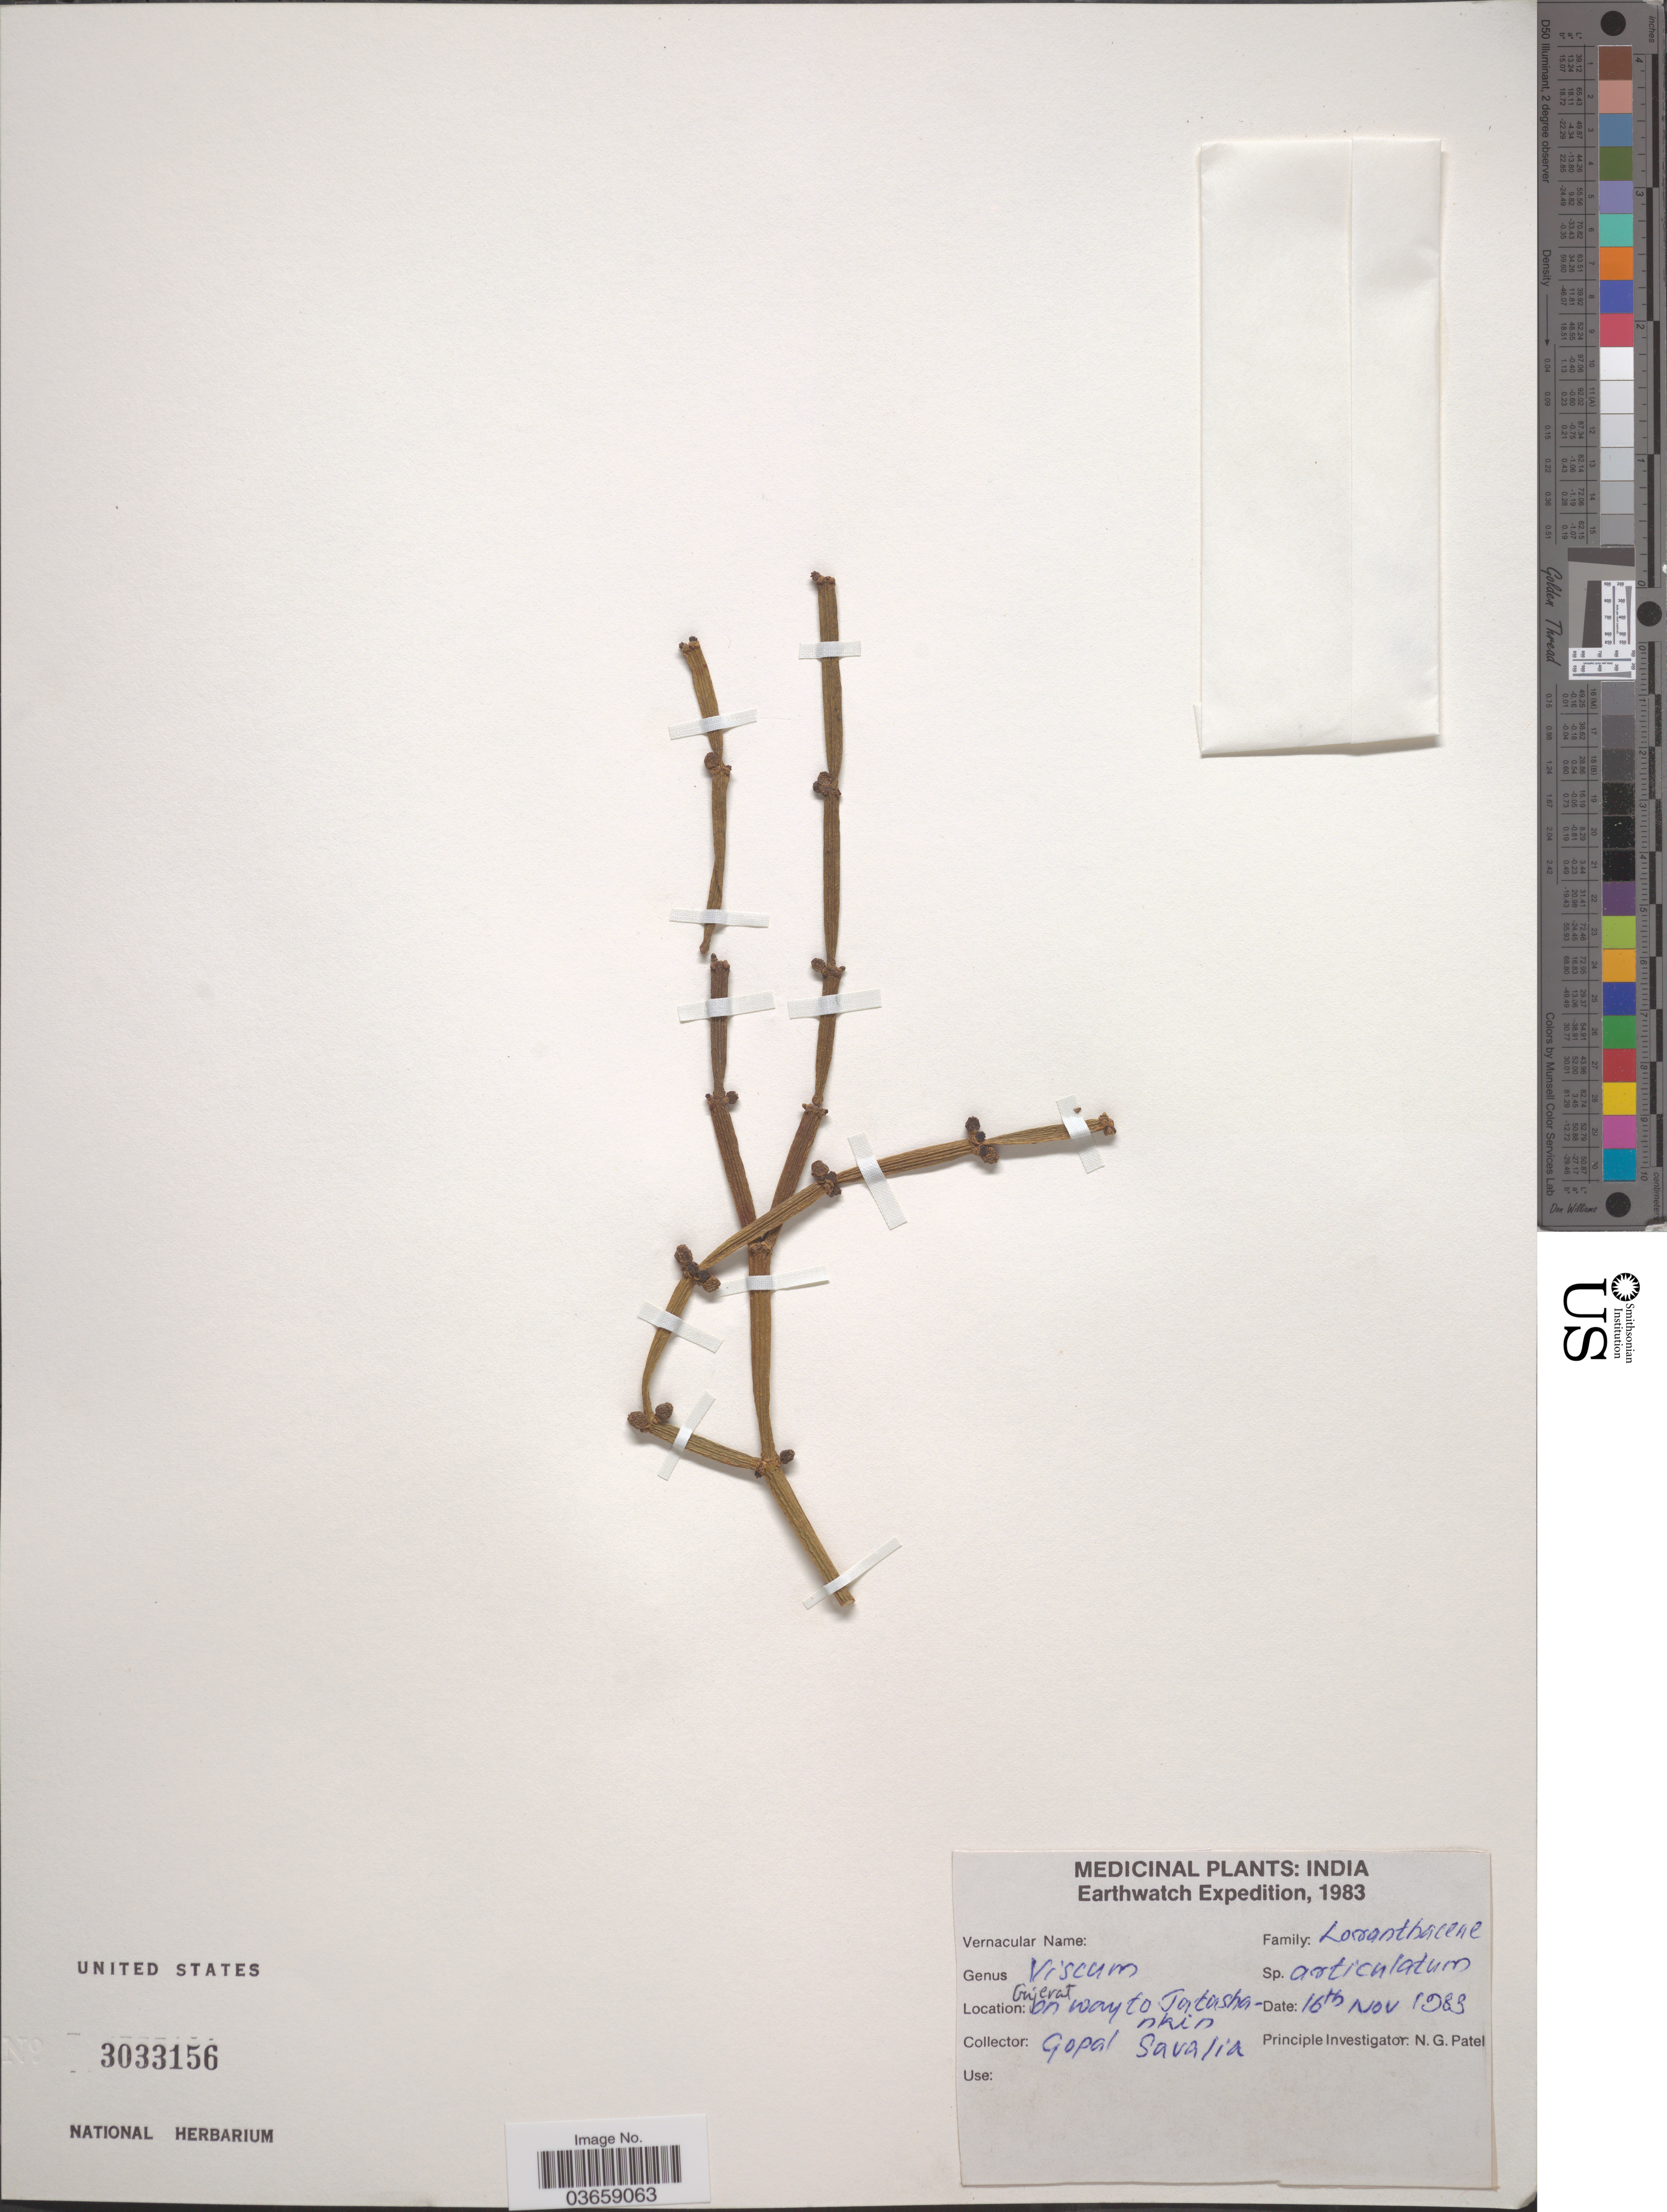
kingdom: Plantae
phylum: Tracheophyta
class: Magnoliopsida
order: Santalales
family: Viscaceae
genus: Viscum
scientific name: Viscum articulatum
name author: Burm. f.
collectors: G. Savalia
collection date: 1983-11-16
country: India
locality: Gujerat on way to Tatashankin. [interpreted]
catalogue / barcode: US 3033156